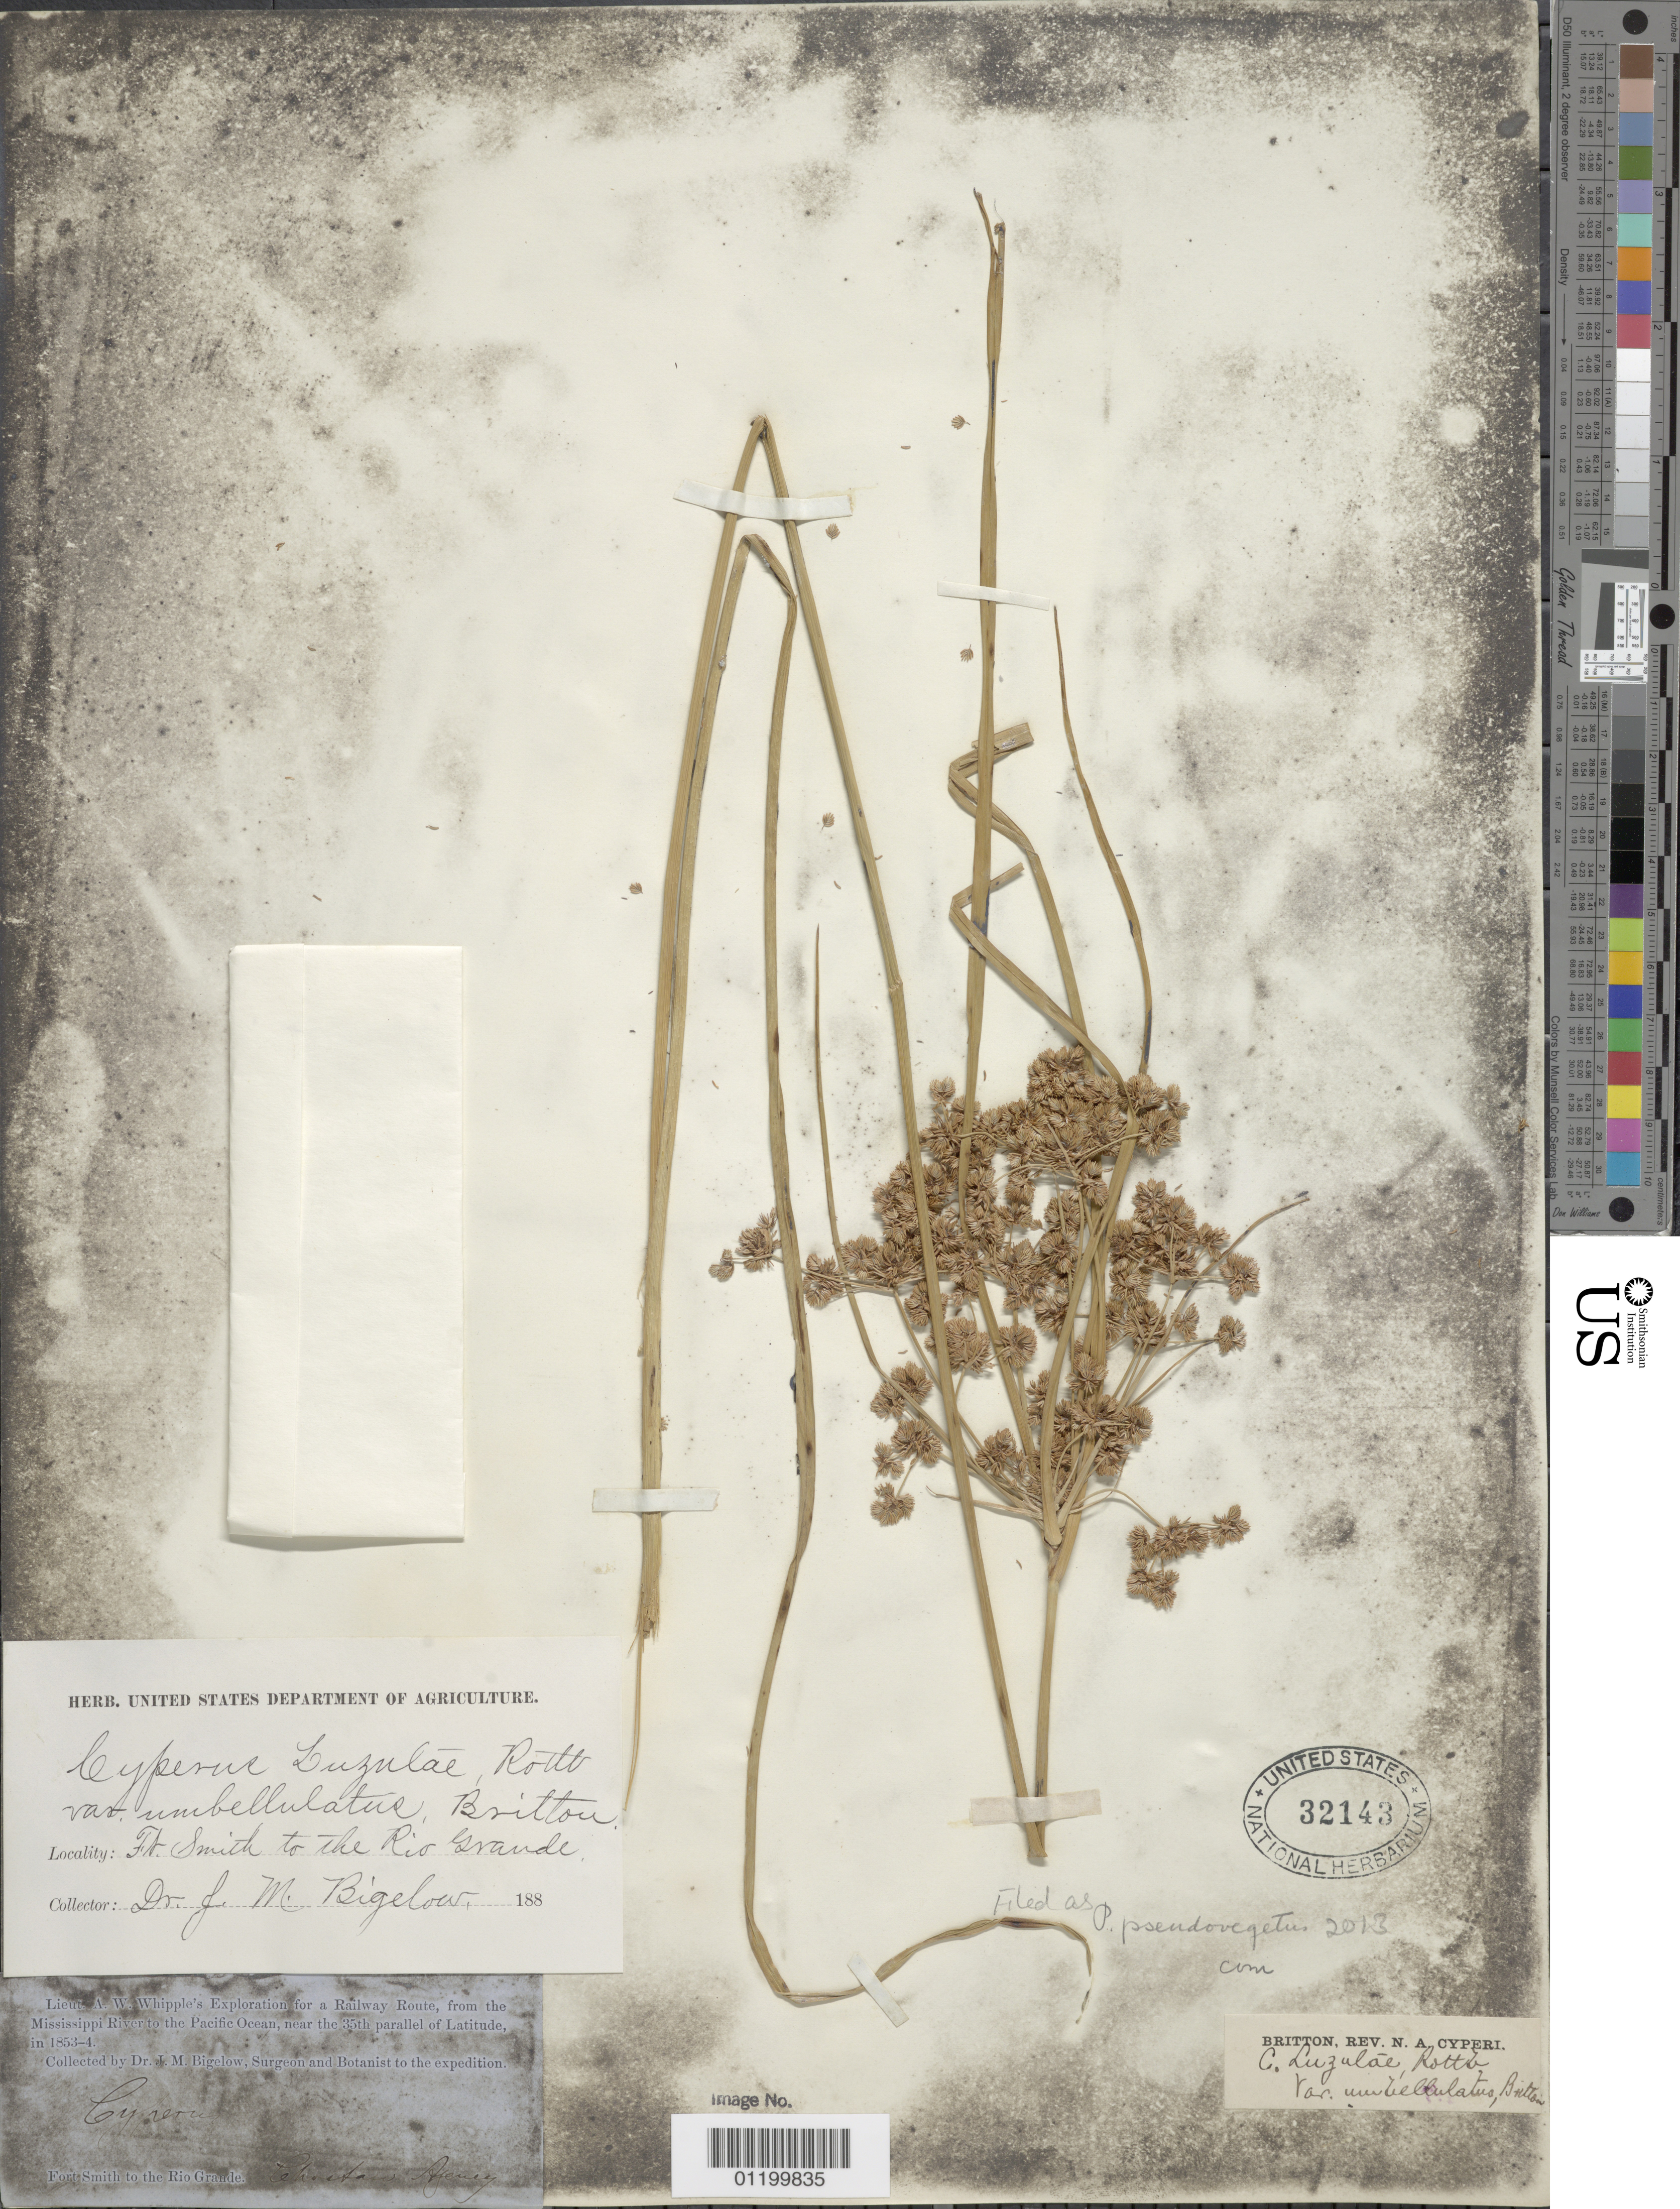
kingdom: Plantae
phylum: Tracheophyta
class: Liliopsida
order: Poales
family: Cyperaceae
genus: Cyperus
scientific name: Cyperus pseudovegetus Steud.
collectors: J. M. Bigelow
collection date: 1853/1854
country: United States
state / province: Oklahoma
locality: Fort Smith to the Rio Grande. Choctaw Agency.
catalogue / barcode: US 32143